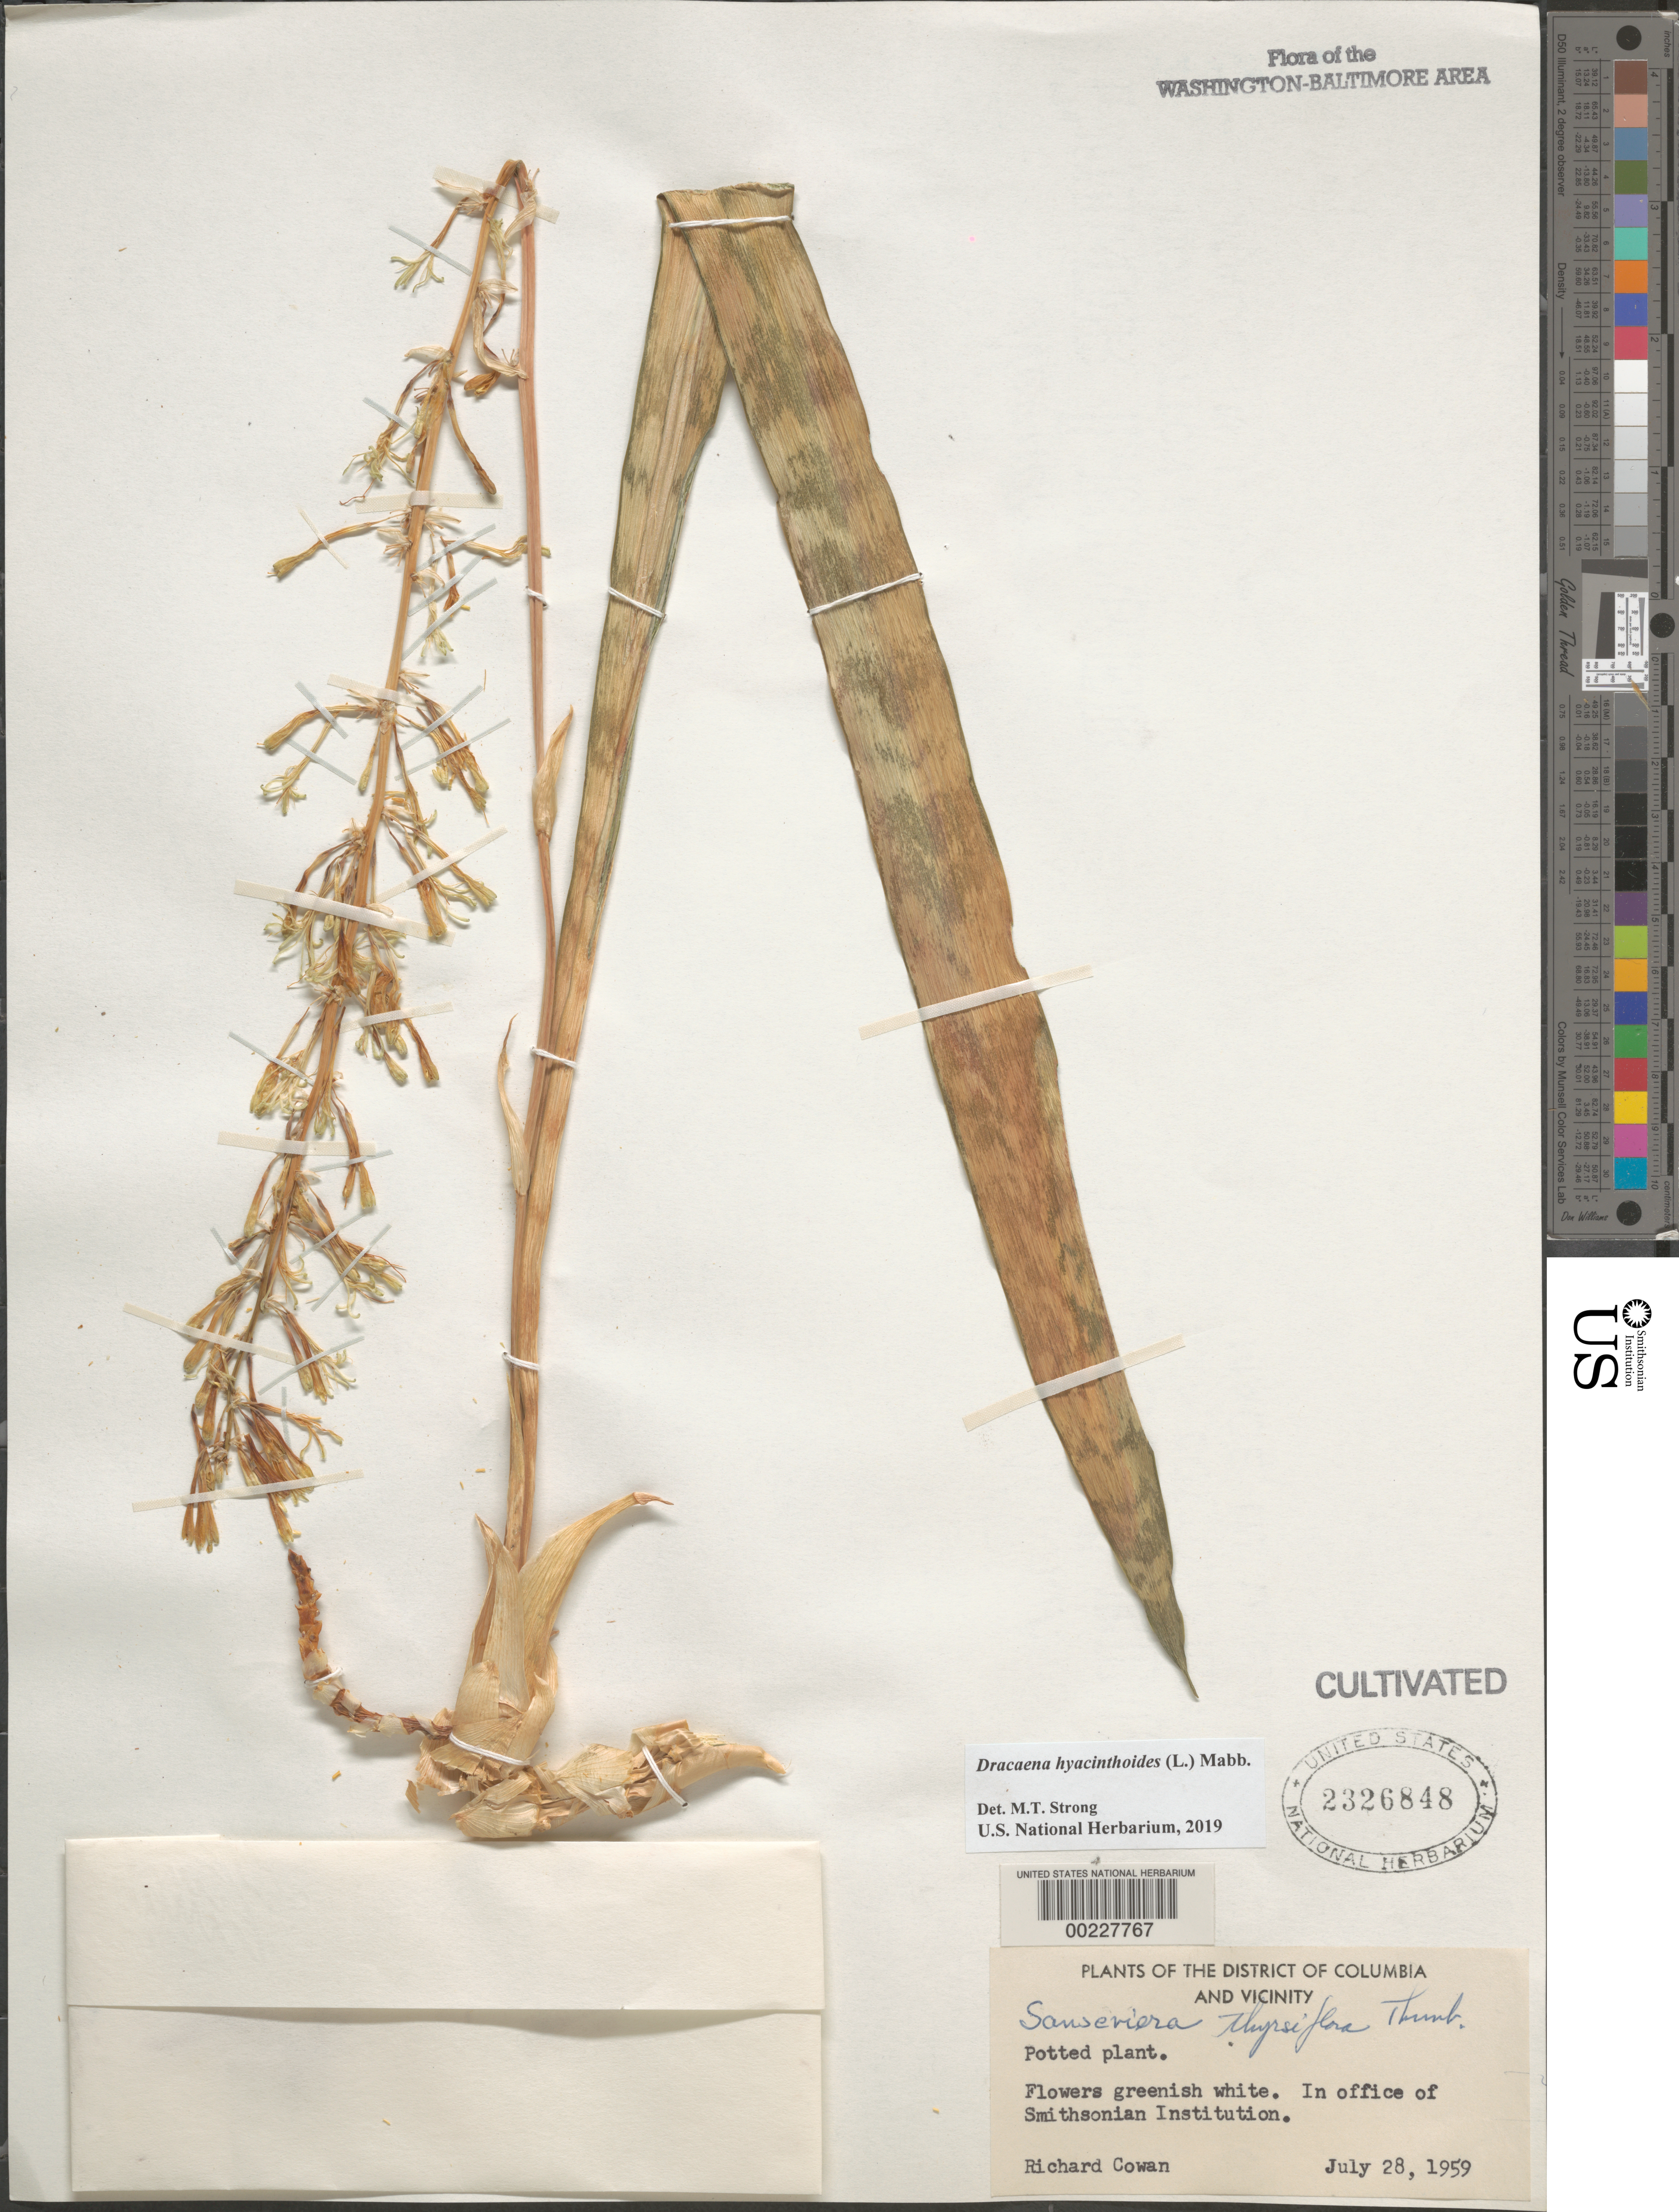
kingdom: Plantae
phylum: Tracheophyta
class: Liliopsida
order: Asparagales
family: Asparagaceae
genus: Dracaena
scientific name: Dracaena hyacinthoides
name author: (L.) Mabb.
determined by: Strong, Mark T., (BOT), Smithsonian Institution - National Museum of Natural History (UNITED STATES)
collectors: R. S. Cowan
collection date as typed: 28 Jul 1959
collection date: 1959-07-28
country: United States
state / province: District of Columbia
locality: Smithsonian Institution Office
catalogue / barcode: US 2326848